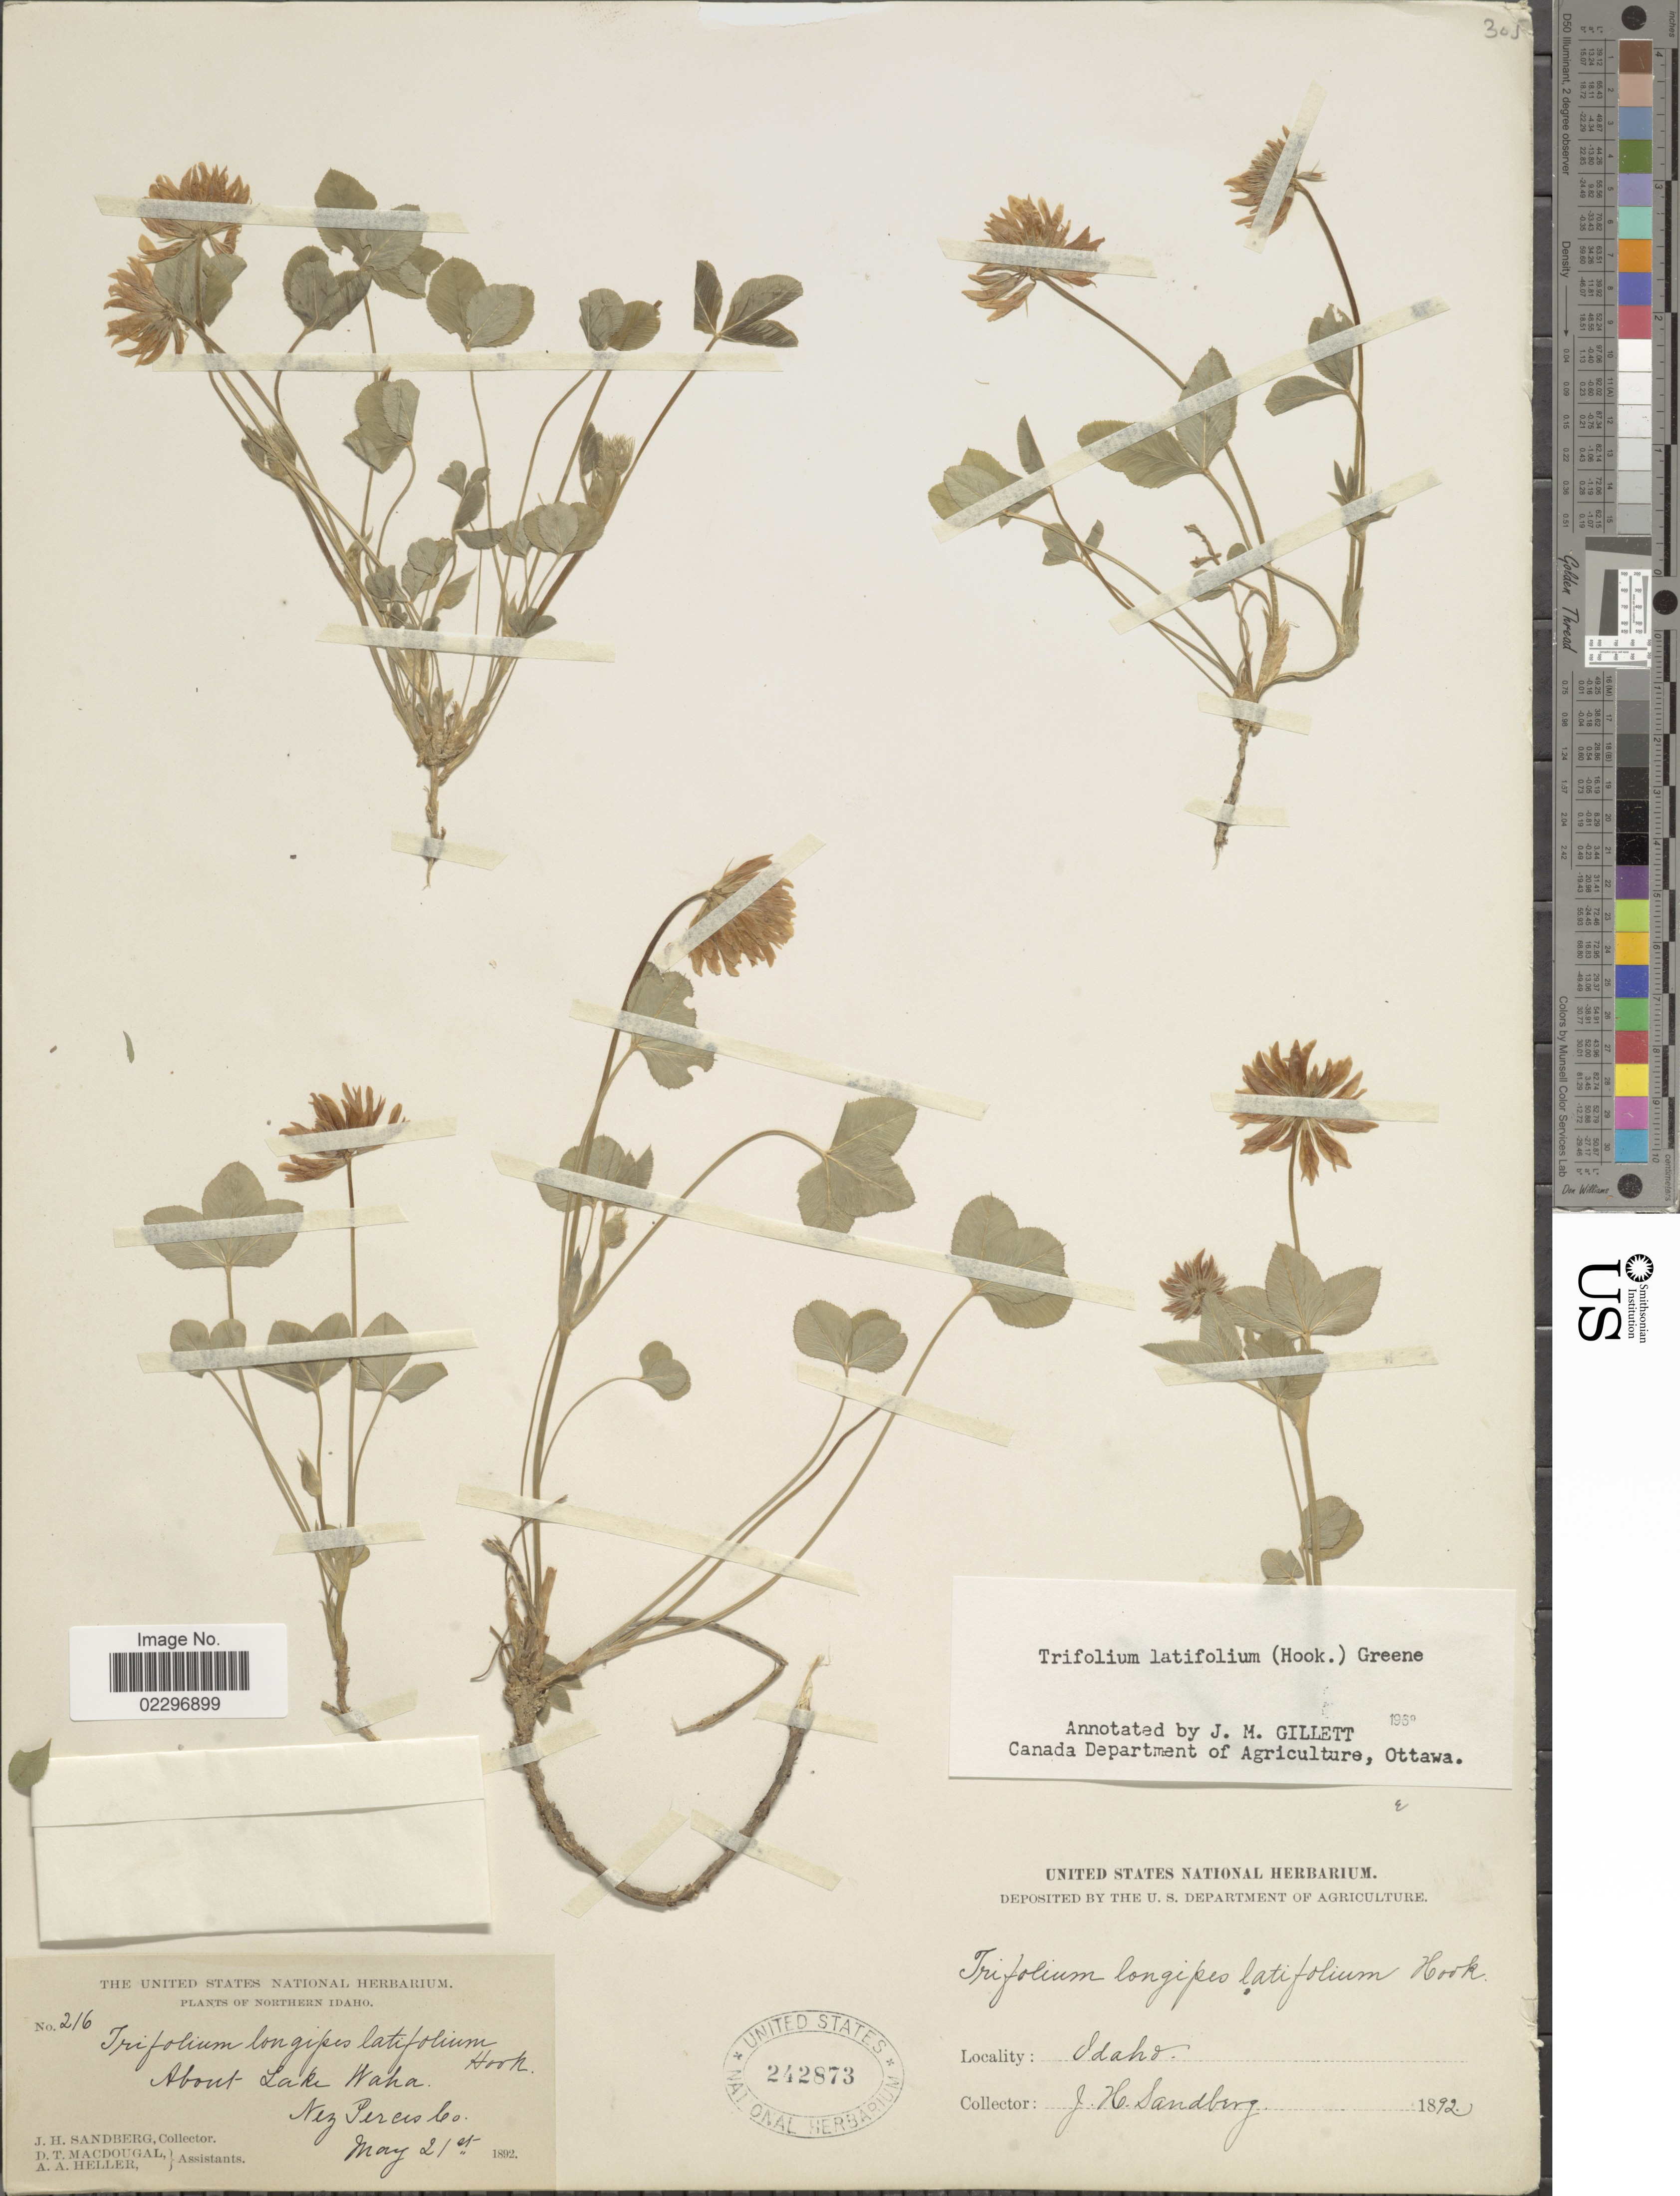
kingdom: Plantae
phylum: Tracheophyta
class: Magnoliopsida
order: Fabales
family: Fabaceae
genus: Trifolium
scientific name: Trifolium latifolium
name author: (Hook.) Greene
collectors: J. H. Sandberg, D. T. MacDougal & A. A. Heller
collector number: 216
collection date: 1892-05-21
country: United States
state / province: Idaho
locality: Northern Idaho, About Lake Waha, Nez Perces Co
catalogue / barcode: US 242873